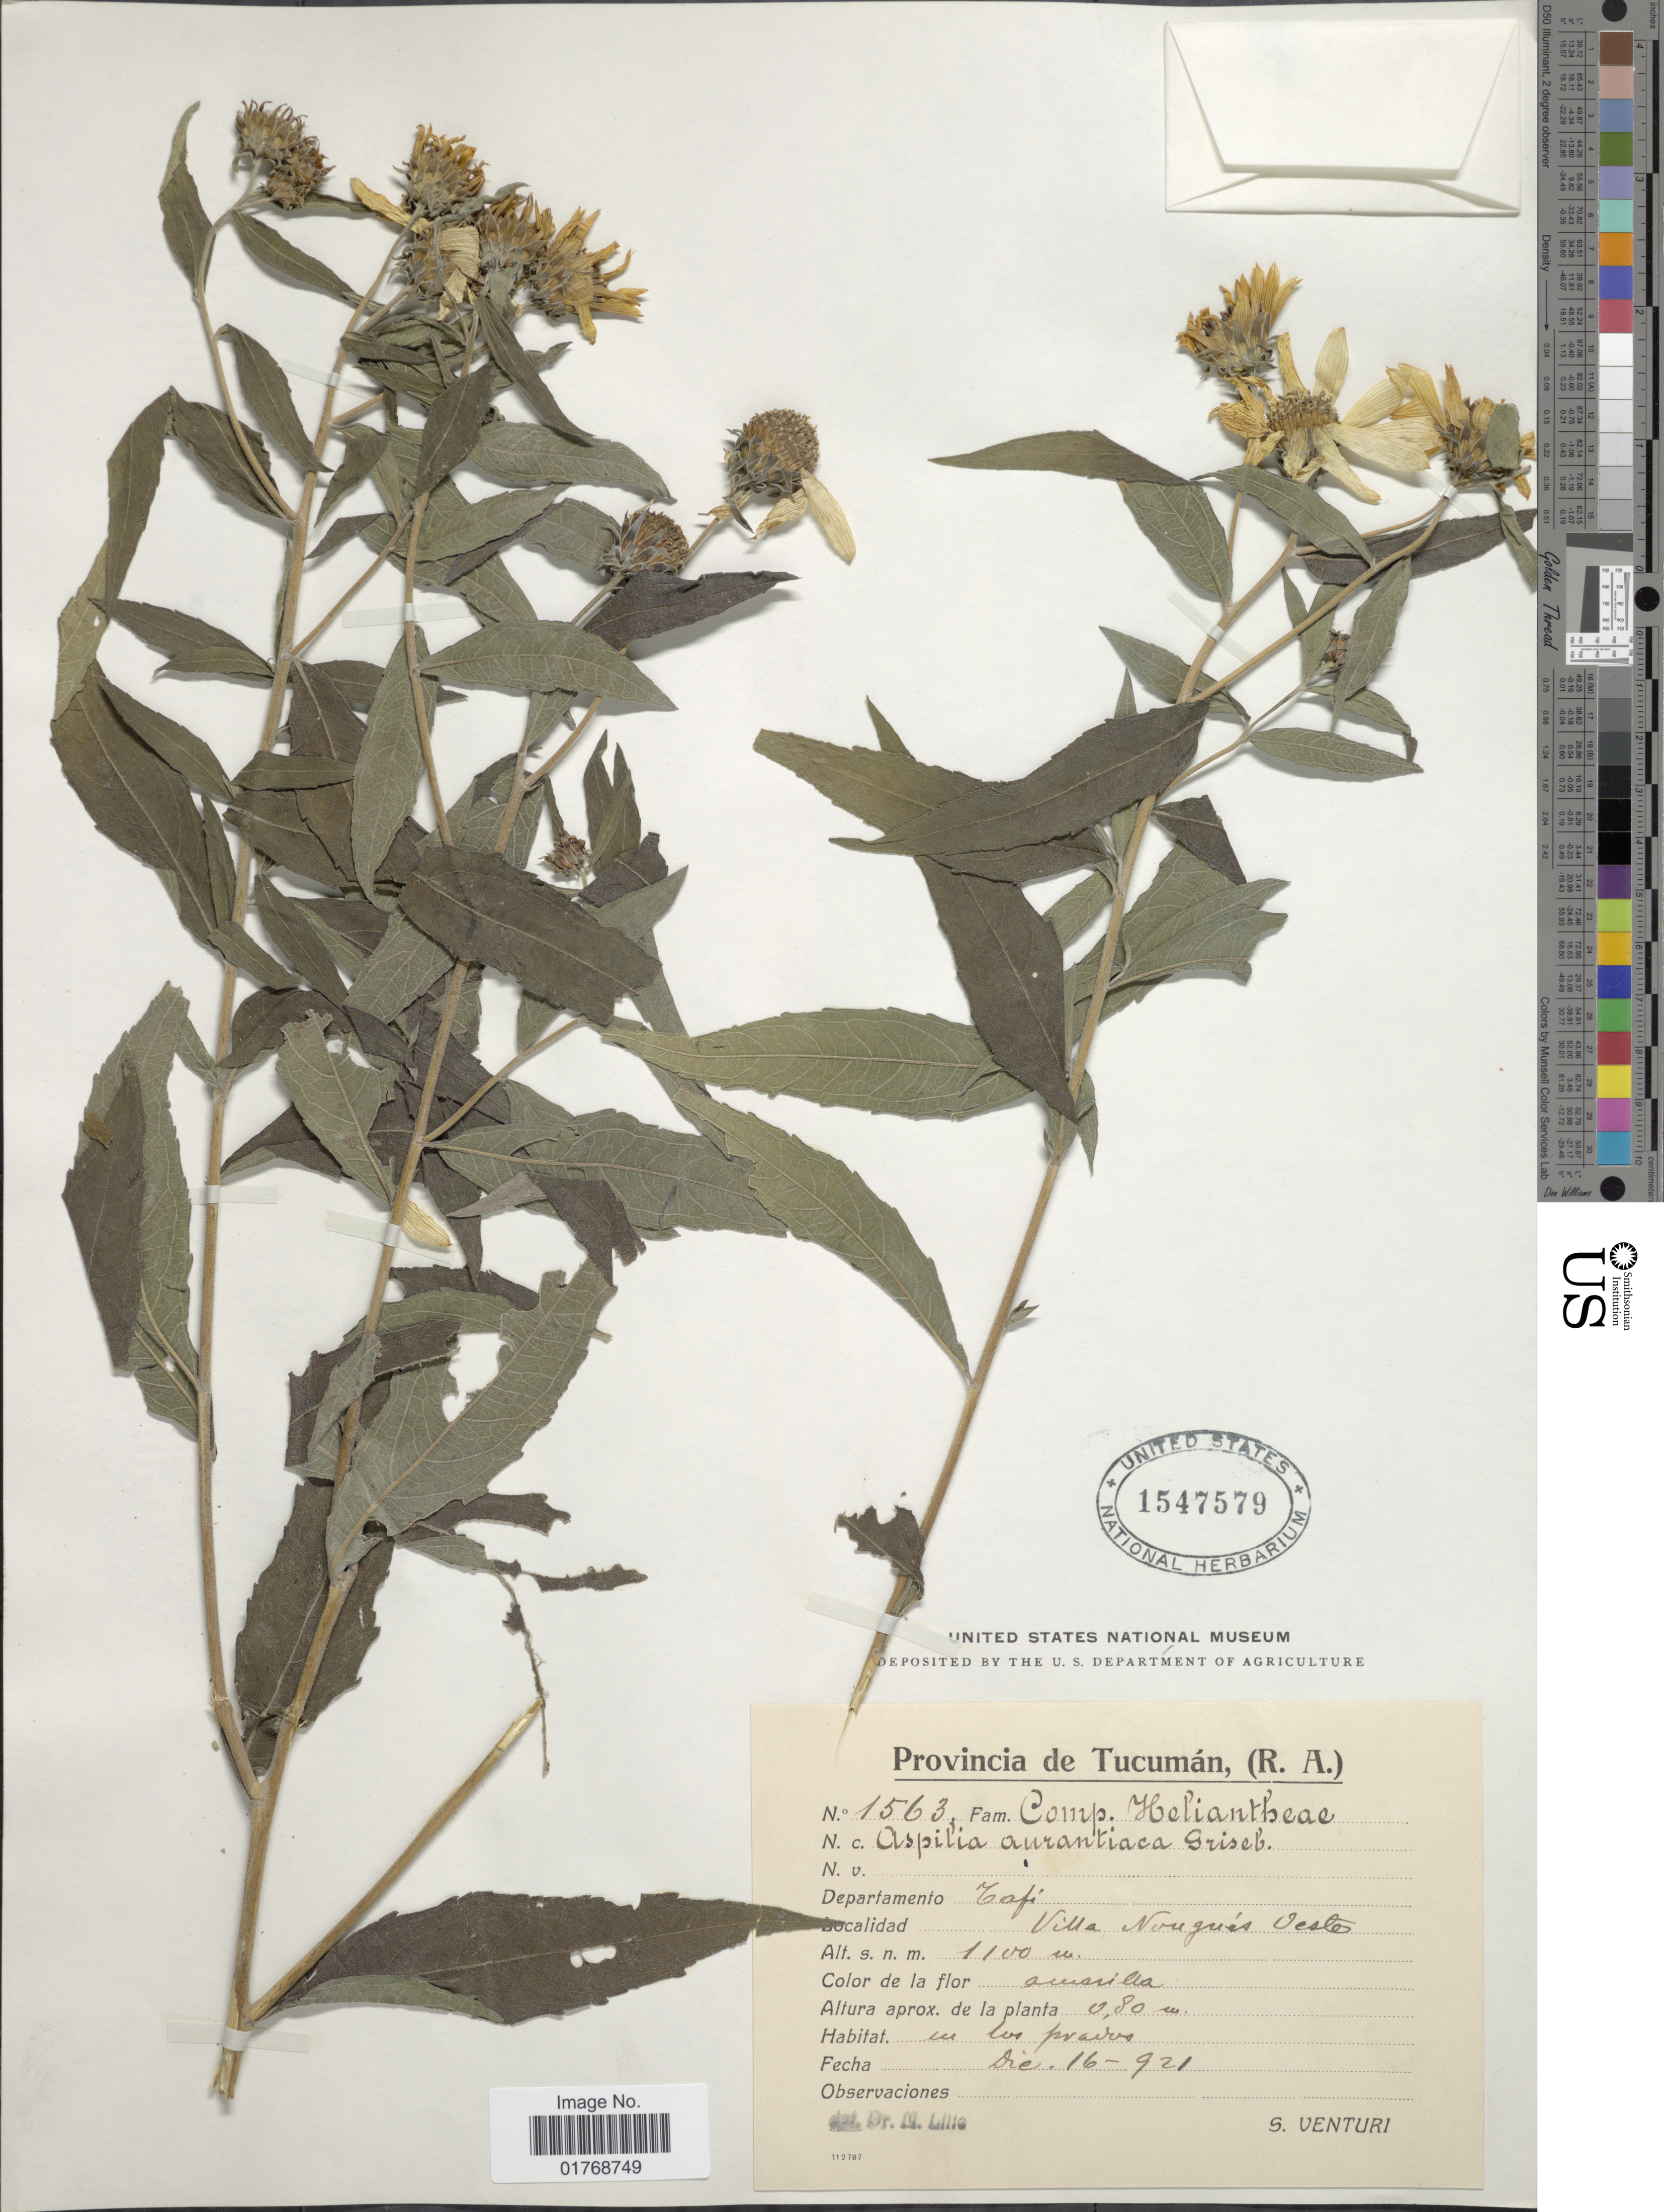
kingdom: Plantae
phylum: Tracheophyta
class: Magnoliopsida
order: Asterales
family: Asteraceae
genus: Viguiera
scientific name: Viguiera mollis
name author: Griseb.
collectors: S. Venturi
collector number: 1563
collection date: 1921-12-16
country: Argentina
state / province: Tucuman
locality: Provincia de Tucumán, (R.A.). Departamento Tafi. Villa Nougués Vesta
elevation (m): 1100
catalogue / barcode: US 1547579